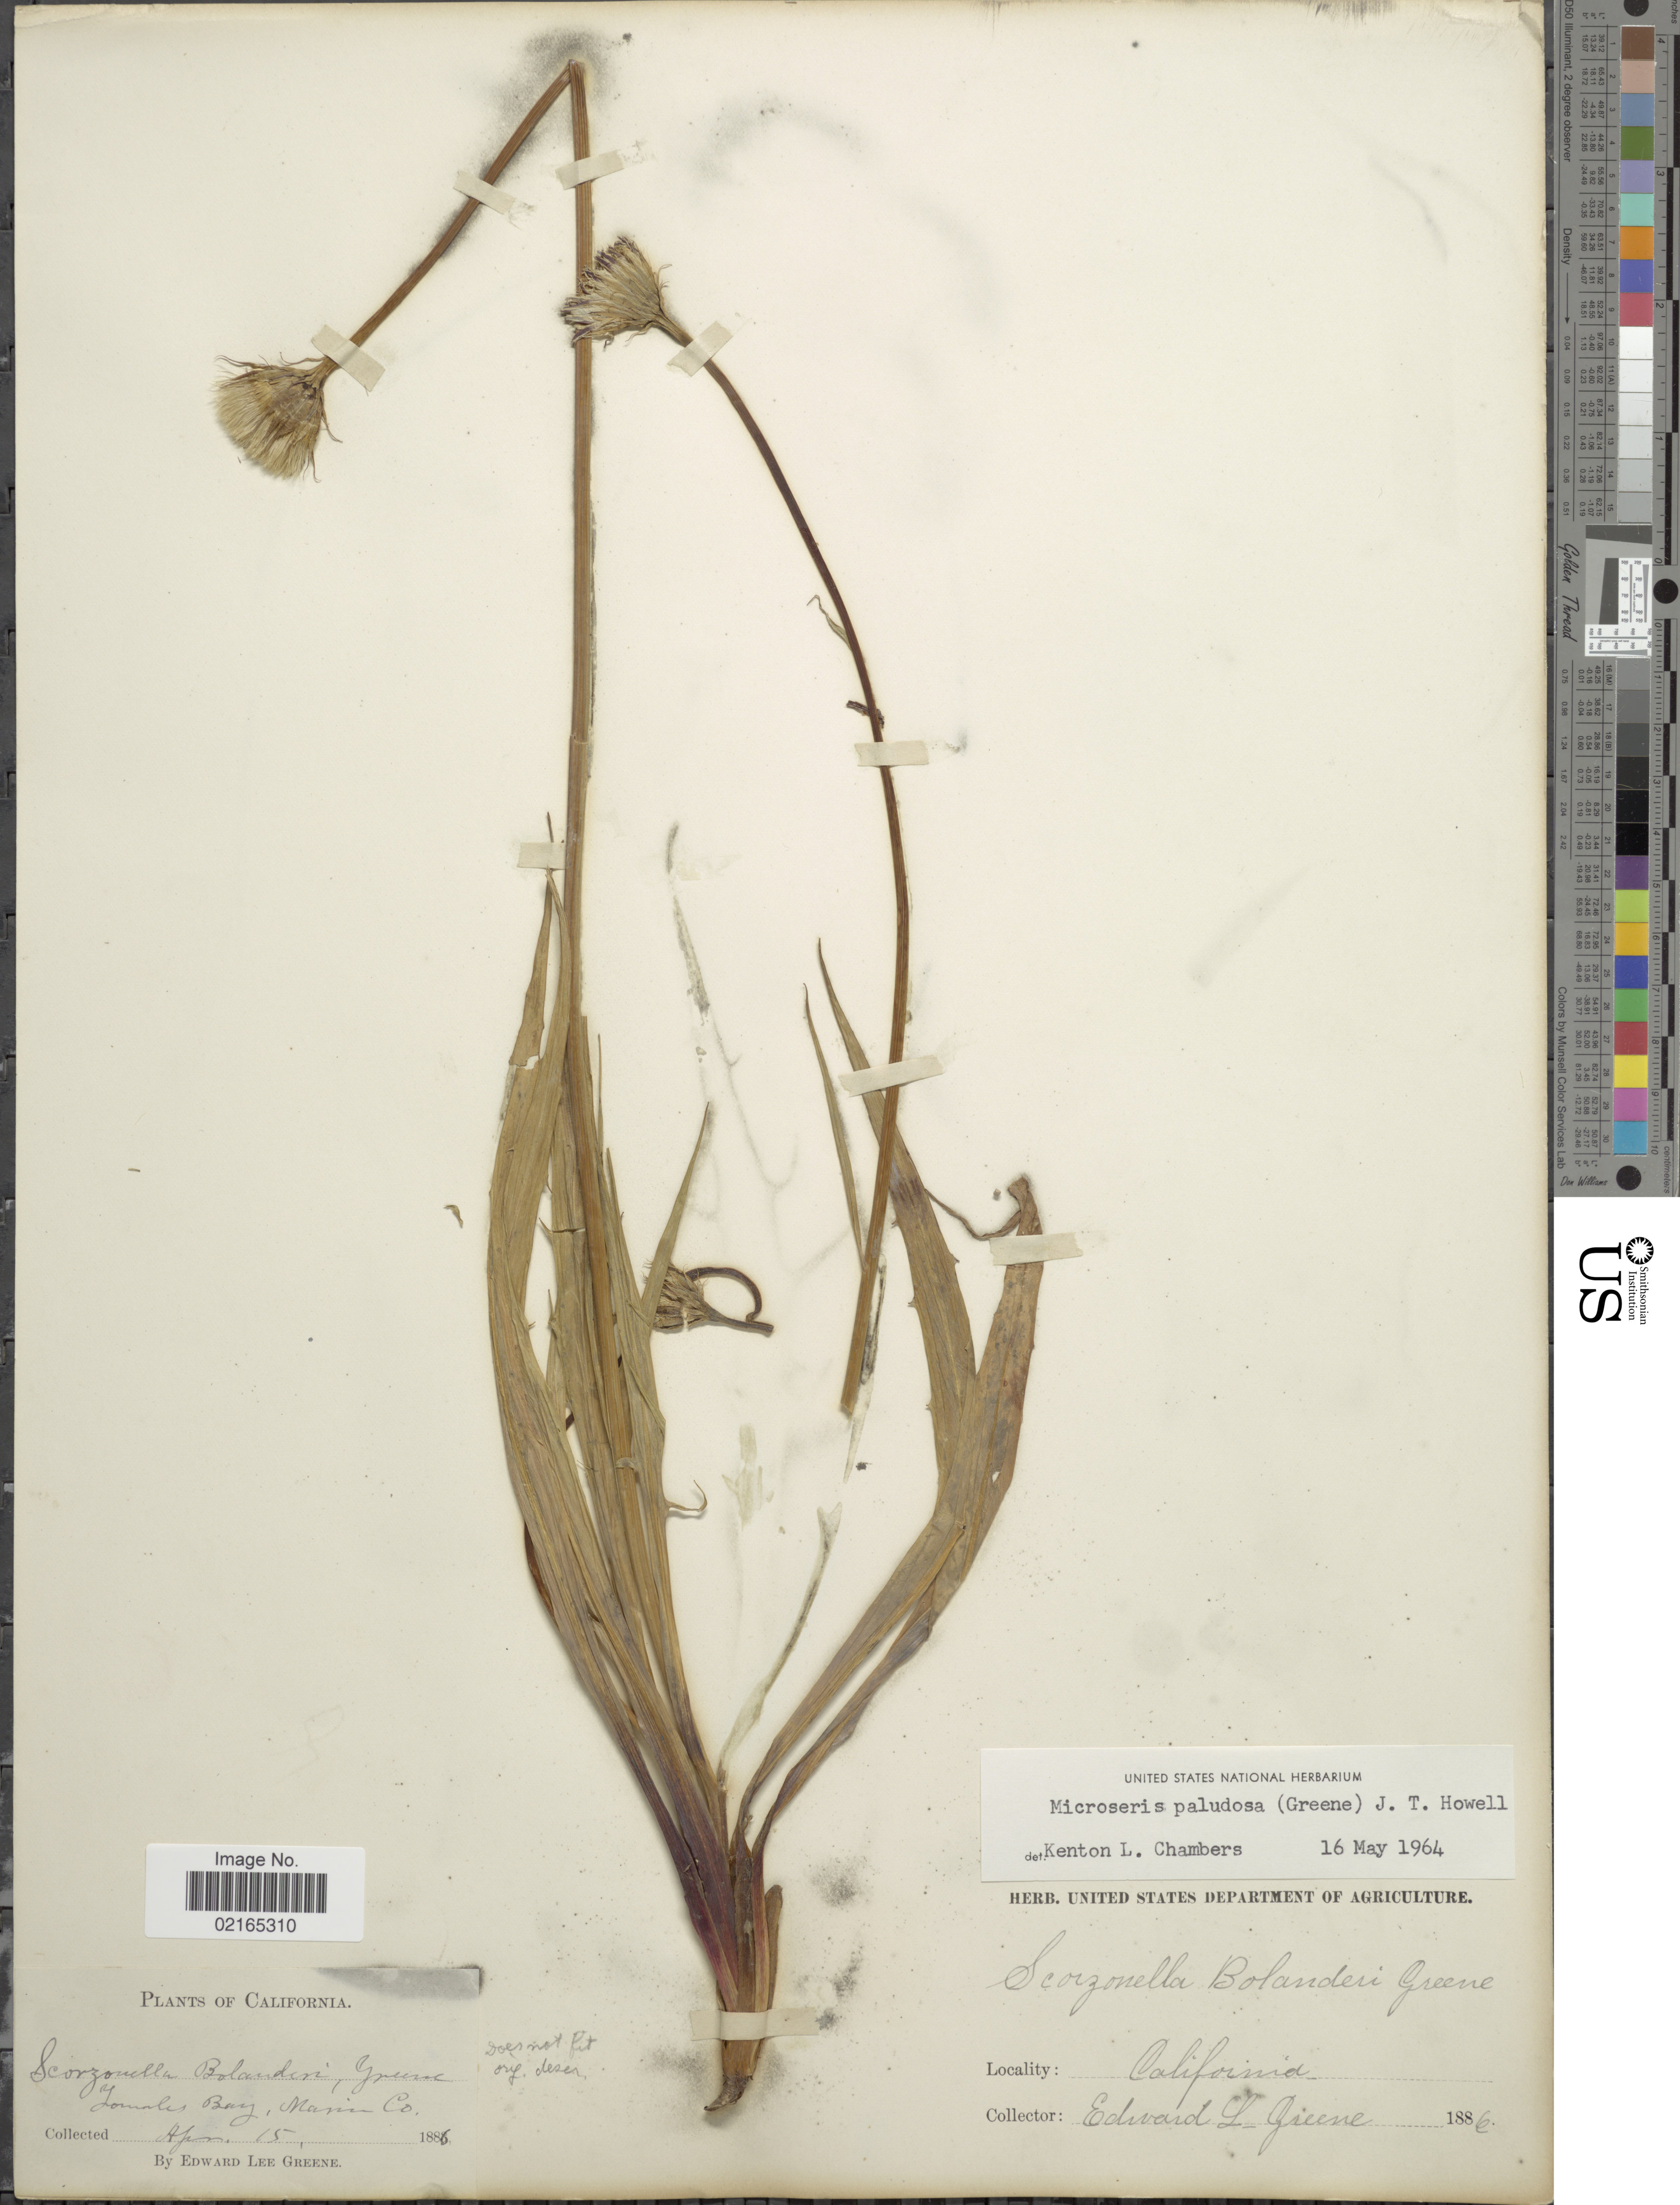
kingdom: Plantae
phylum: Tracheophyta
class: Magnoliopsida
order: Asterales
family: Asteraceae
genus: Microseris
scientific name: Microseris paludosa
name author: (Greene) J.T. Howell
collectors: E. L. Greene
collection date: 1886-04-15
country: United States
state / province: California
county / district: Marin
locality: Tomales Bay, Marin Co.